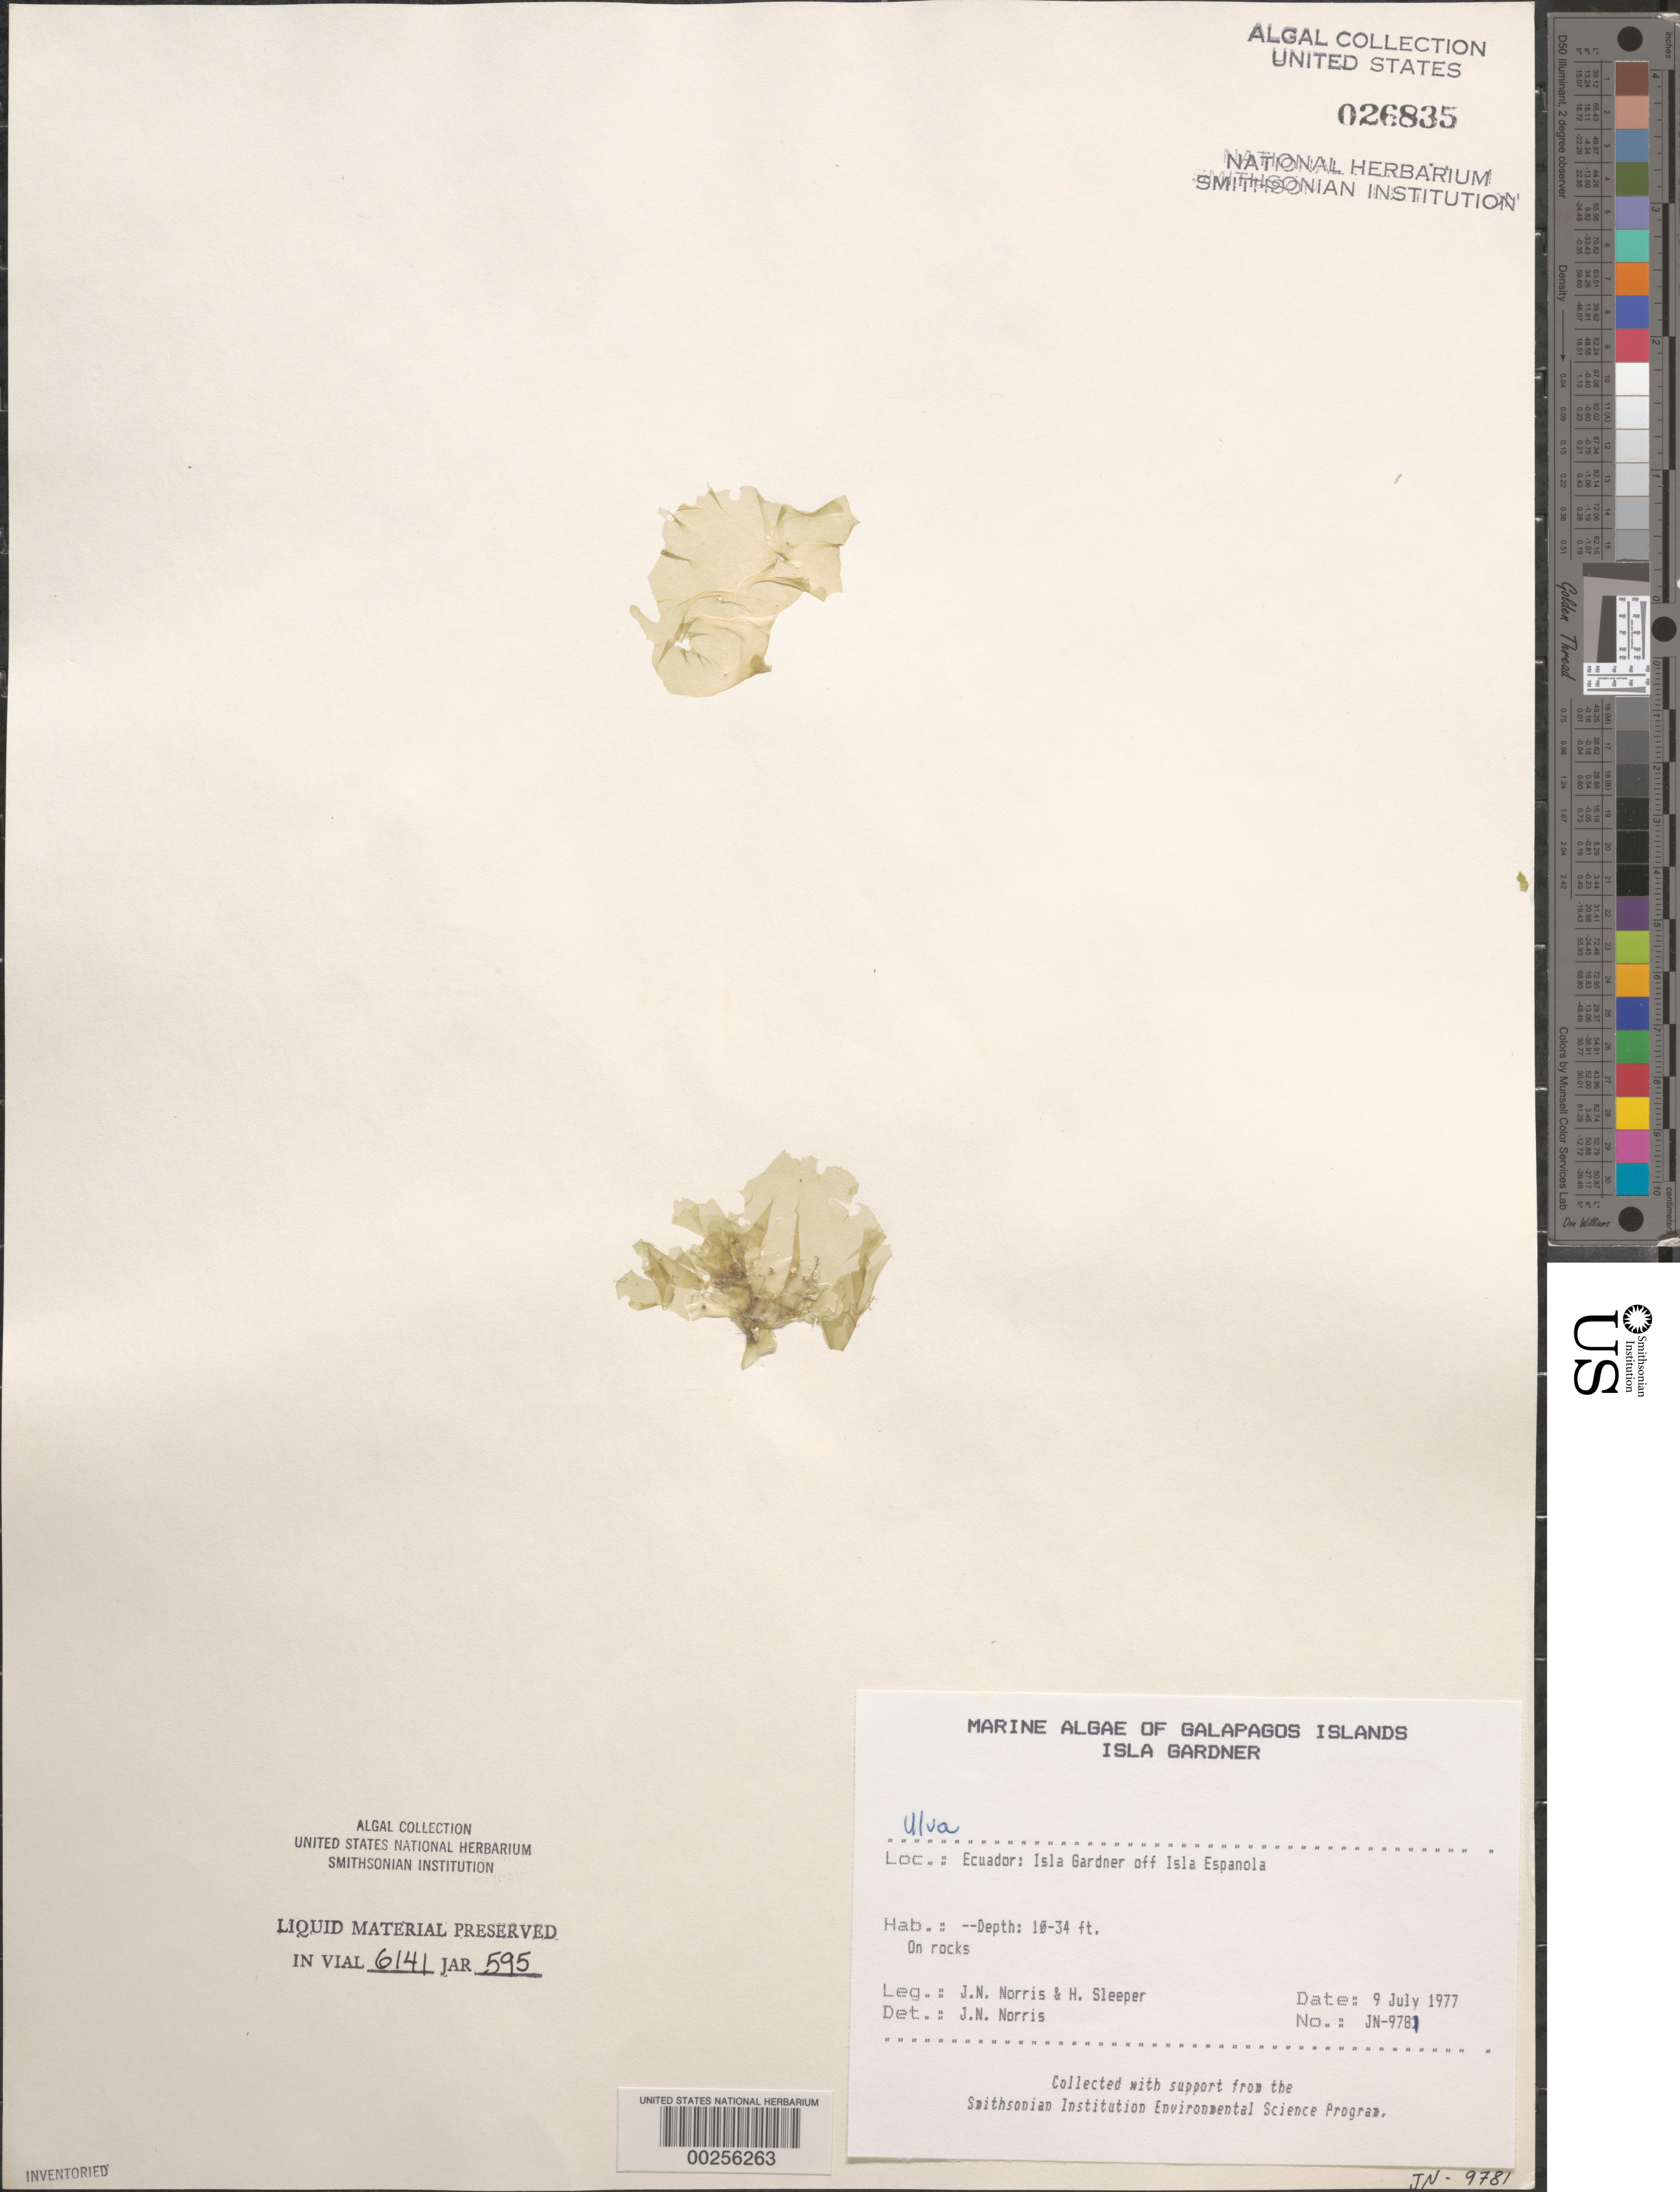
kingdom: Plantae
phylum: Chlorophyta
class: Ulvophyceae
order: Ulvales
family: Ulvaceae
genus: Ulva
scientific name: Ulva sp.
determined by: Norris, James N.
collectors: J. N. Norris & H. Sleeper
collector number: JN-9781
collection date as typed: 09 Jul 1977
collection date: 1977-07-09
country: Ecuador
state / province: Colón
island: Gardner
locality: Off Isla Española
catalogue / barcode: US 26835